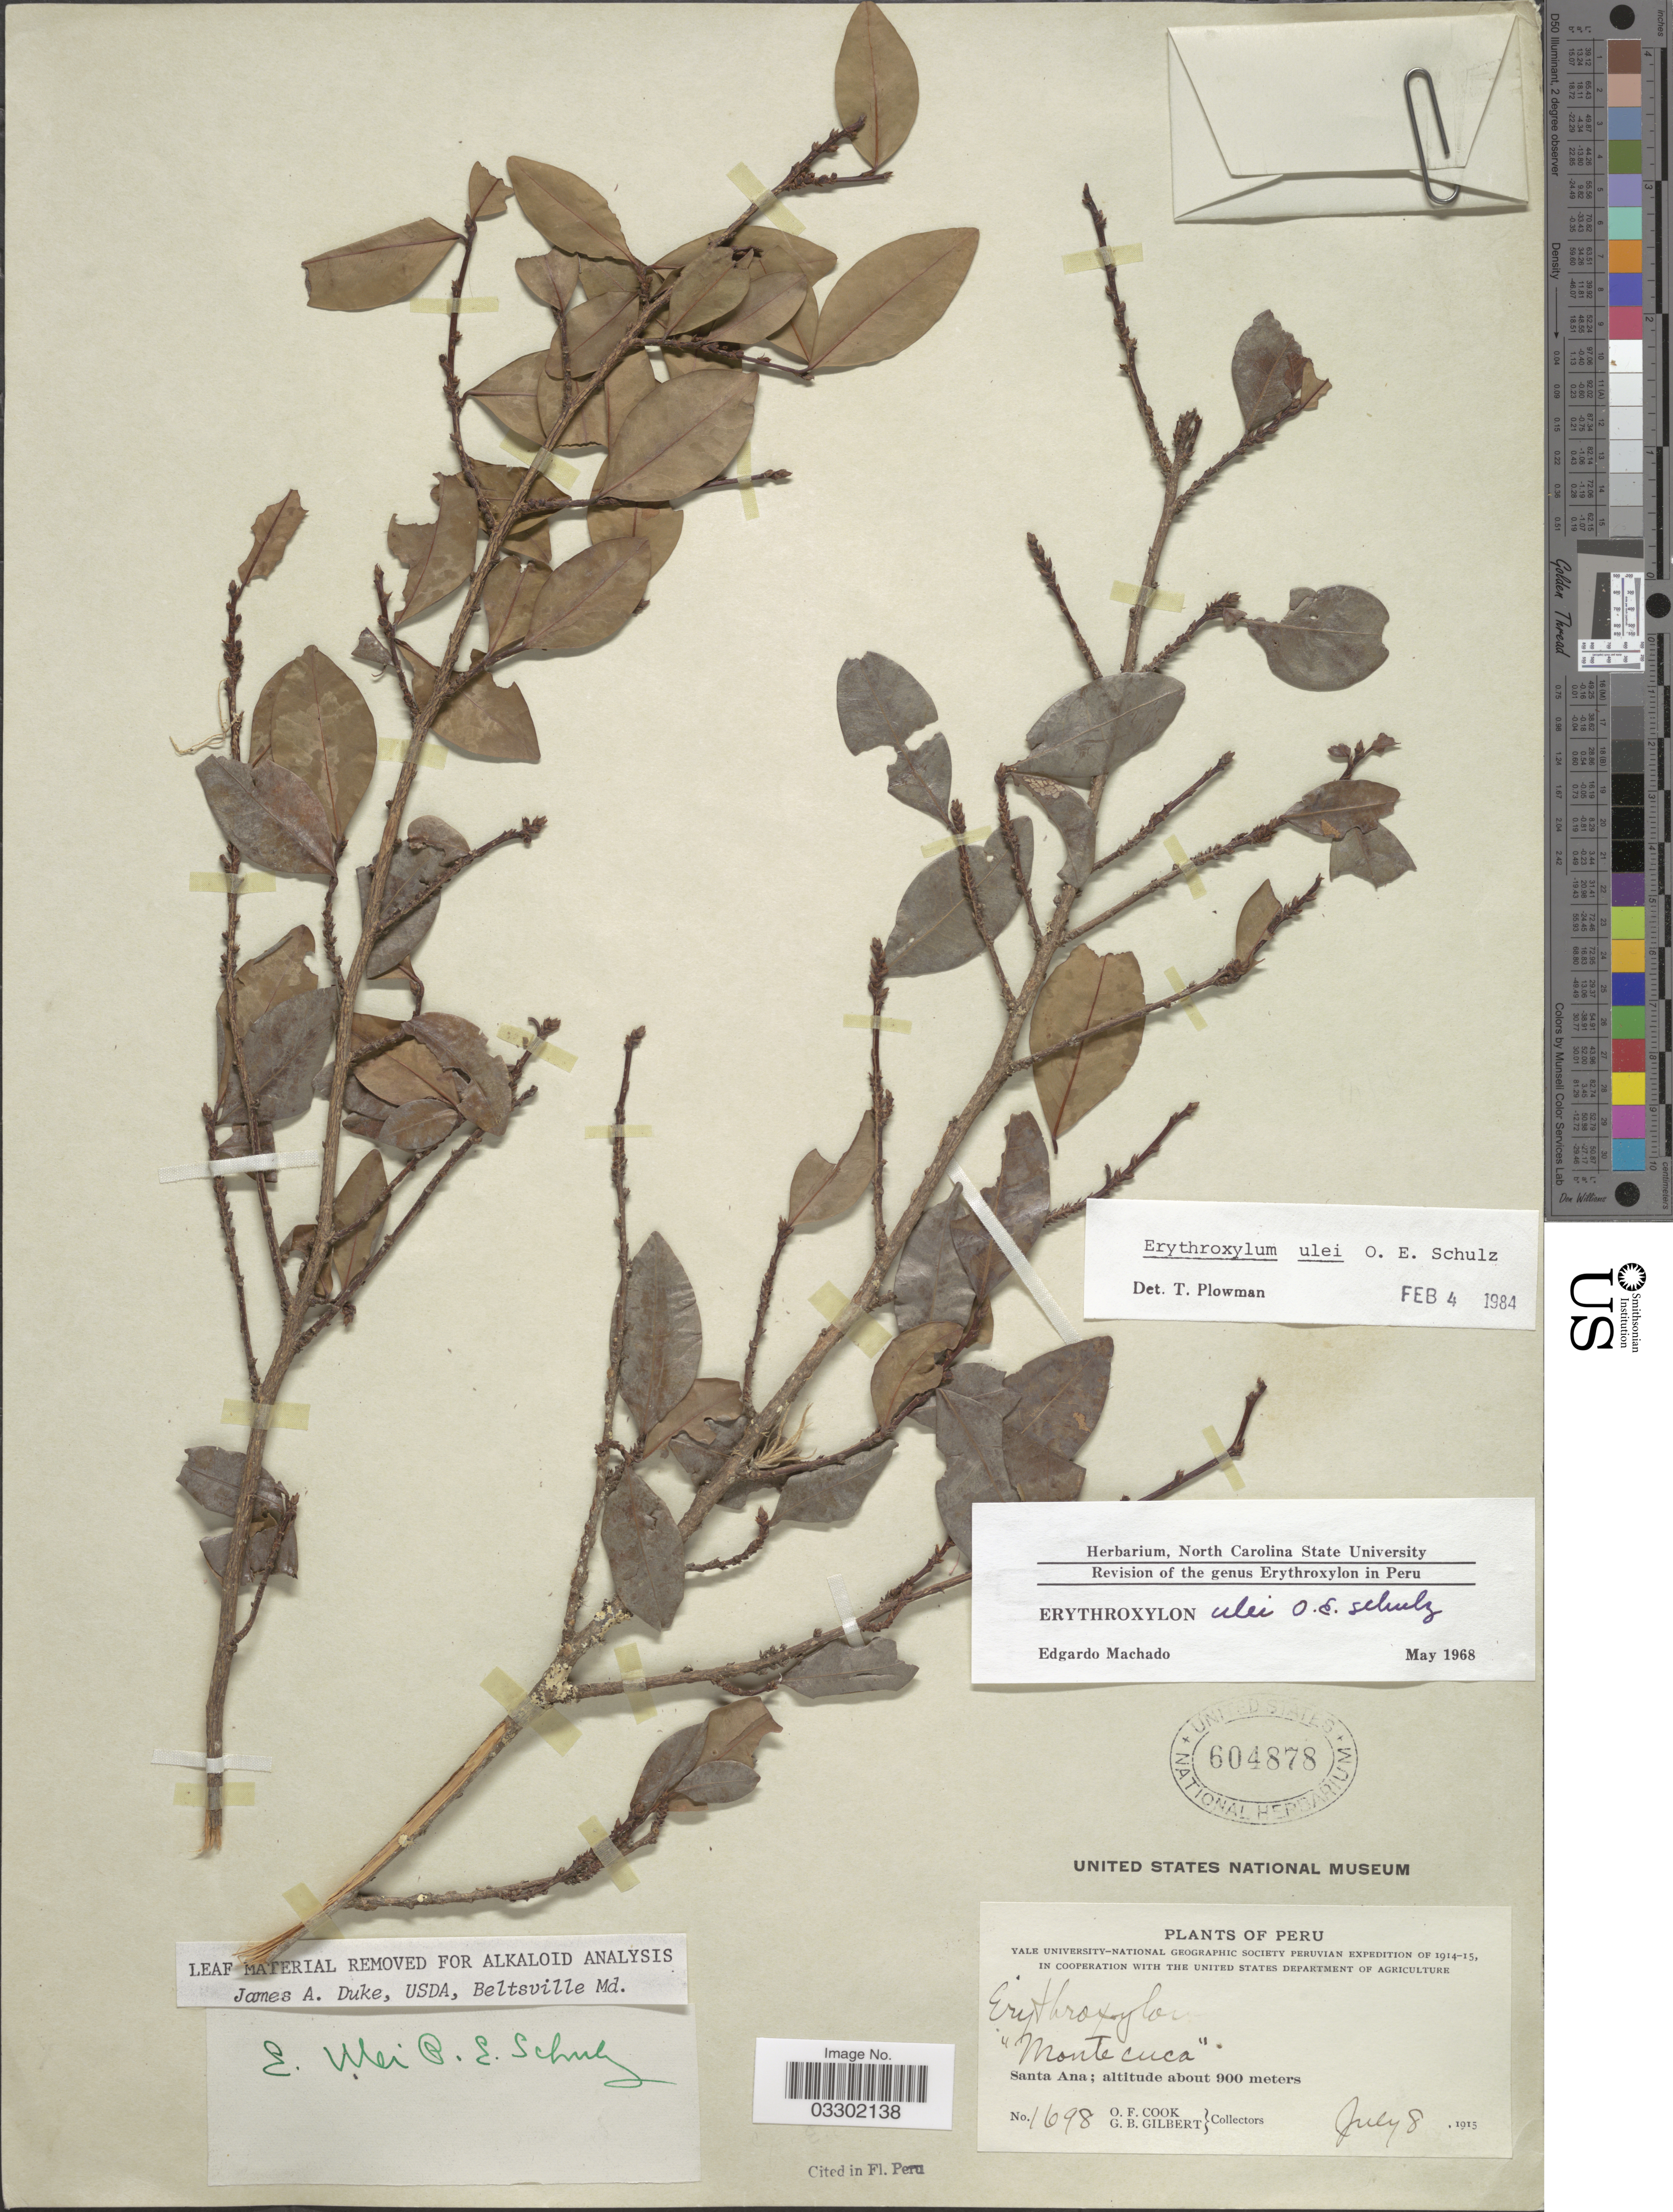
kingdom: Plantae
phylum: Tracheophyta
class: Magnoliopsida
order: Malpighiales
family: Erythroxylaceae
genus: Erythroxylum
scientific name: Erythroxylum ulei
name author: O.E. Schulz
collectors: O. F. Cook & G. B. Gilbert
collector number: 1698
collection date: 1915-07-08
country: Peru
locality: Santa Ana.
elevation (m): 900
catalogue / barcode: US 604878